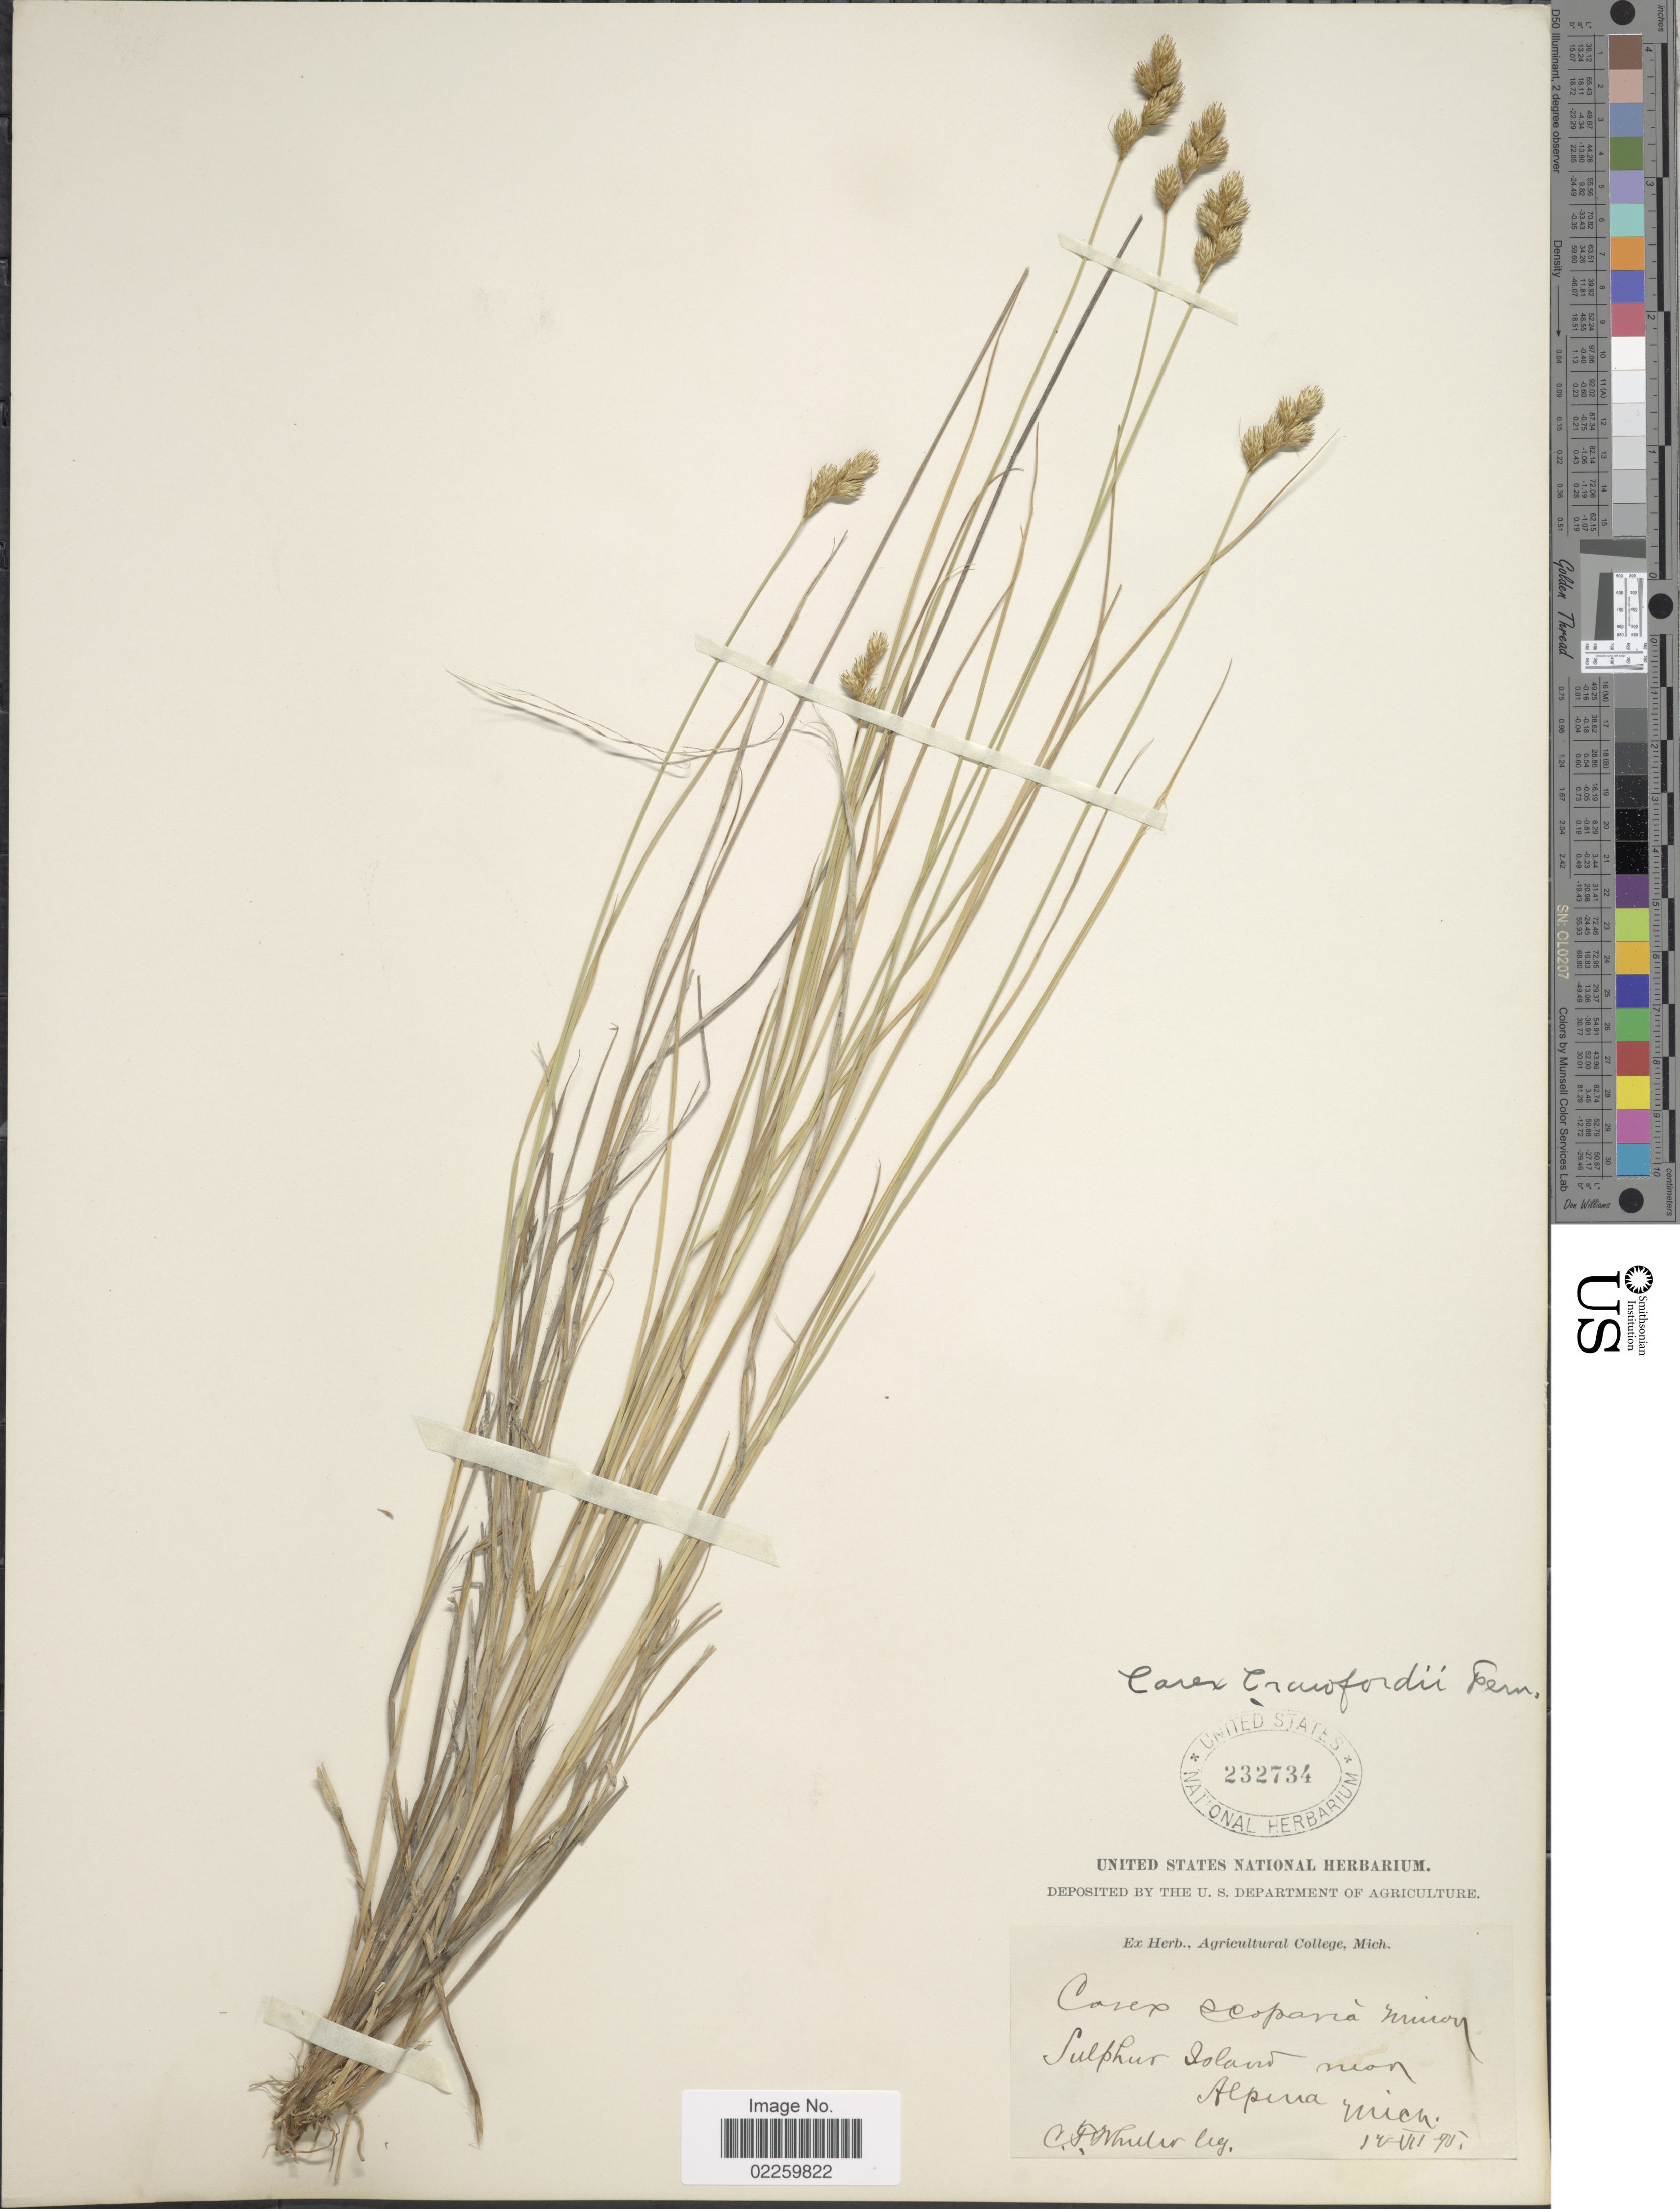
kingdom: Plantae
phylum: Tracheophyta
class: Liliopsida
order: Poales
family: Cyperaceae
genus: Carex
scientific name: Carex crawfordii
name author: Fernald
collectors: C. Wheeler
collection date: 1895-07-17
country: United States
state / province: Michigan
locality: Sulphur Island near Alpena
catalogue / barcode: US 232734